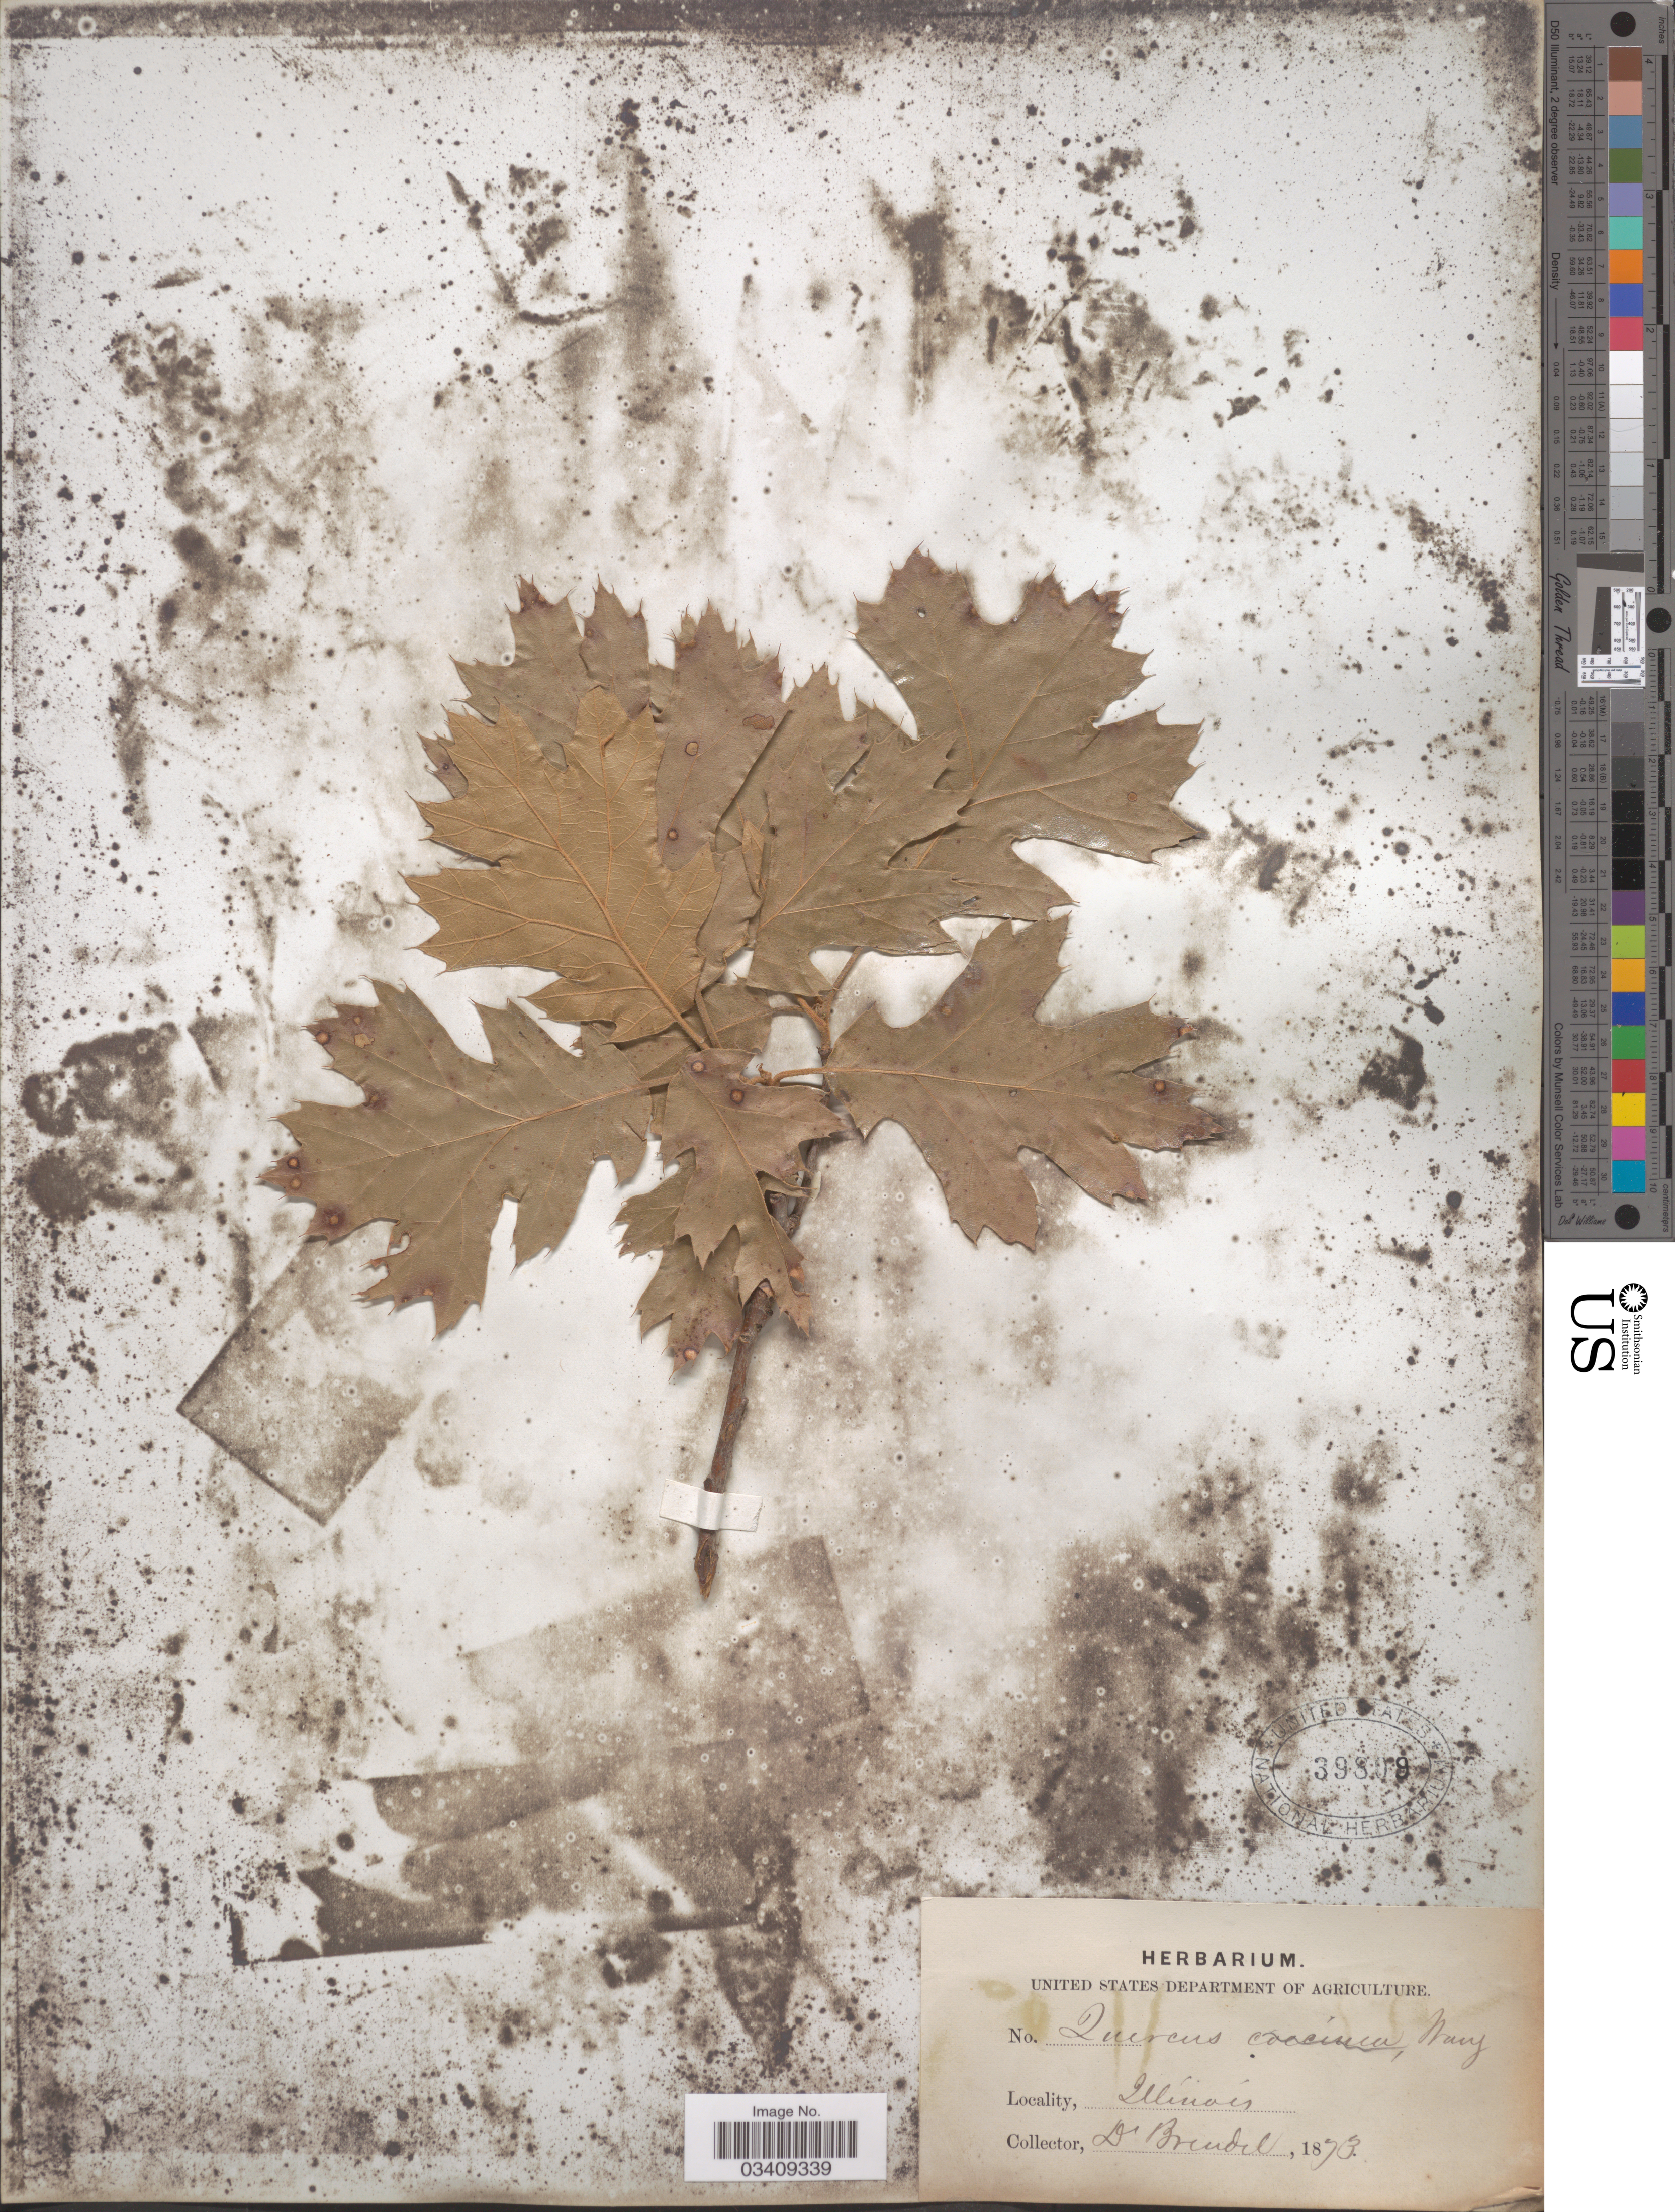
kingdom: Plantae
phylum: Tracheophyta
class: Magnoliopsida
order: Fagales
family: Fagaceae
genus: Quercus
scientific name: Quercus velutina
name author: Lam.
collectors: -. Brendel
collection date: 1873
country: United States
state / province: Illinois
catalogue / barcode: US 39809